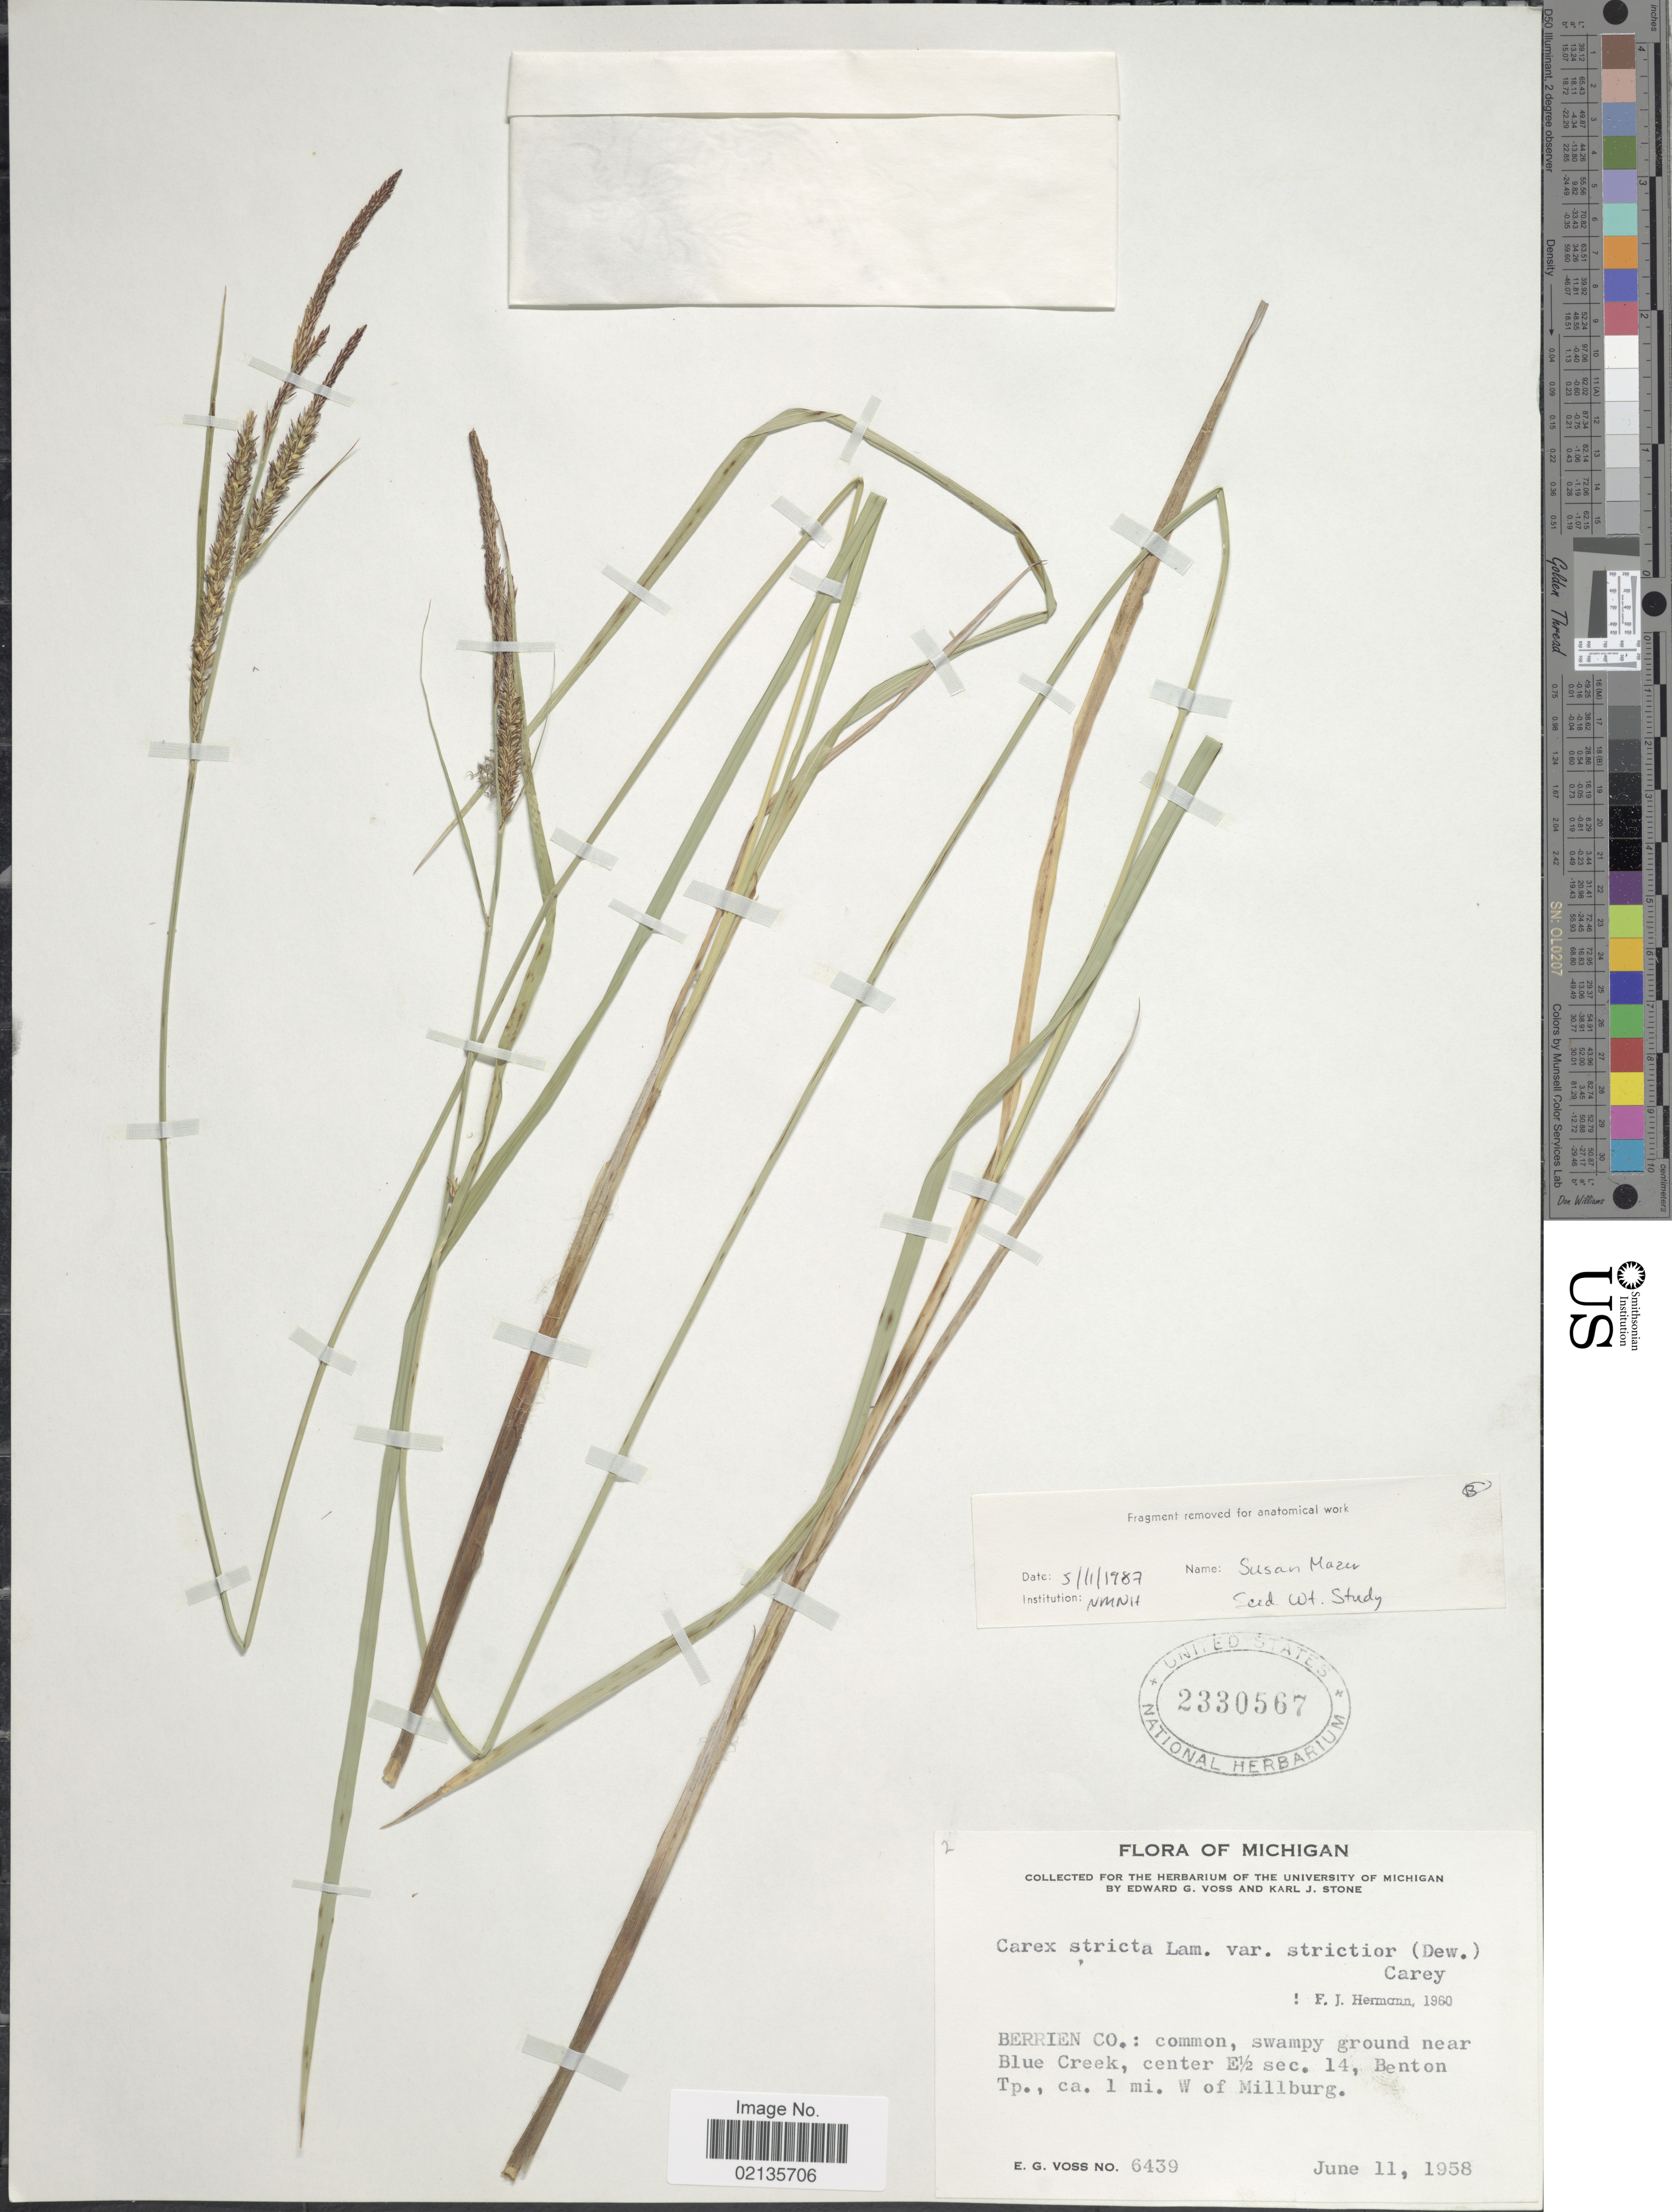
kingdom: Plantae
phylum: Tracheophyta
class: Liliopsida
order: Poales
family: Cyperaceae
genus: Carex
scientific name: Carex stricta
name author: Lam.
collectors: E. G. Voss & K. J. Stone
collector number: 6439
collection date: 1958-06-11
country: United States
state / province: Michigan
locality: Berrien Co.: swampy ground near Blue Creek, center E ½ sec. 14, Benton Tp., ca. 1 mi. W of Millburg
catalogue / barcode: US 2330567